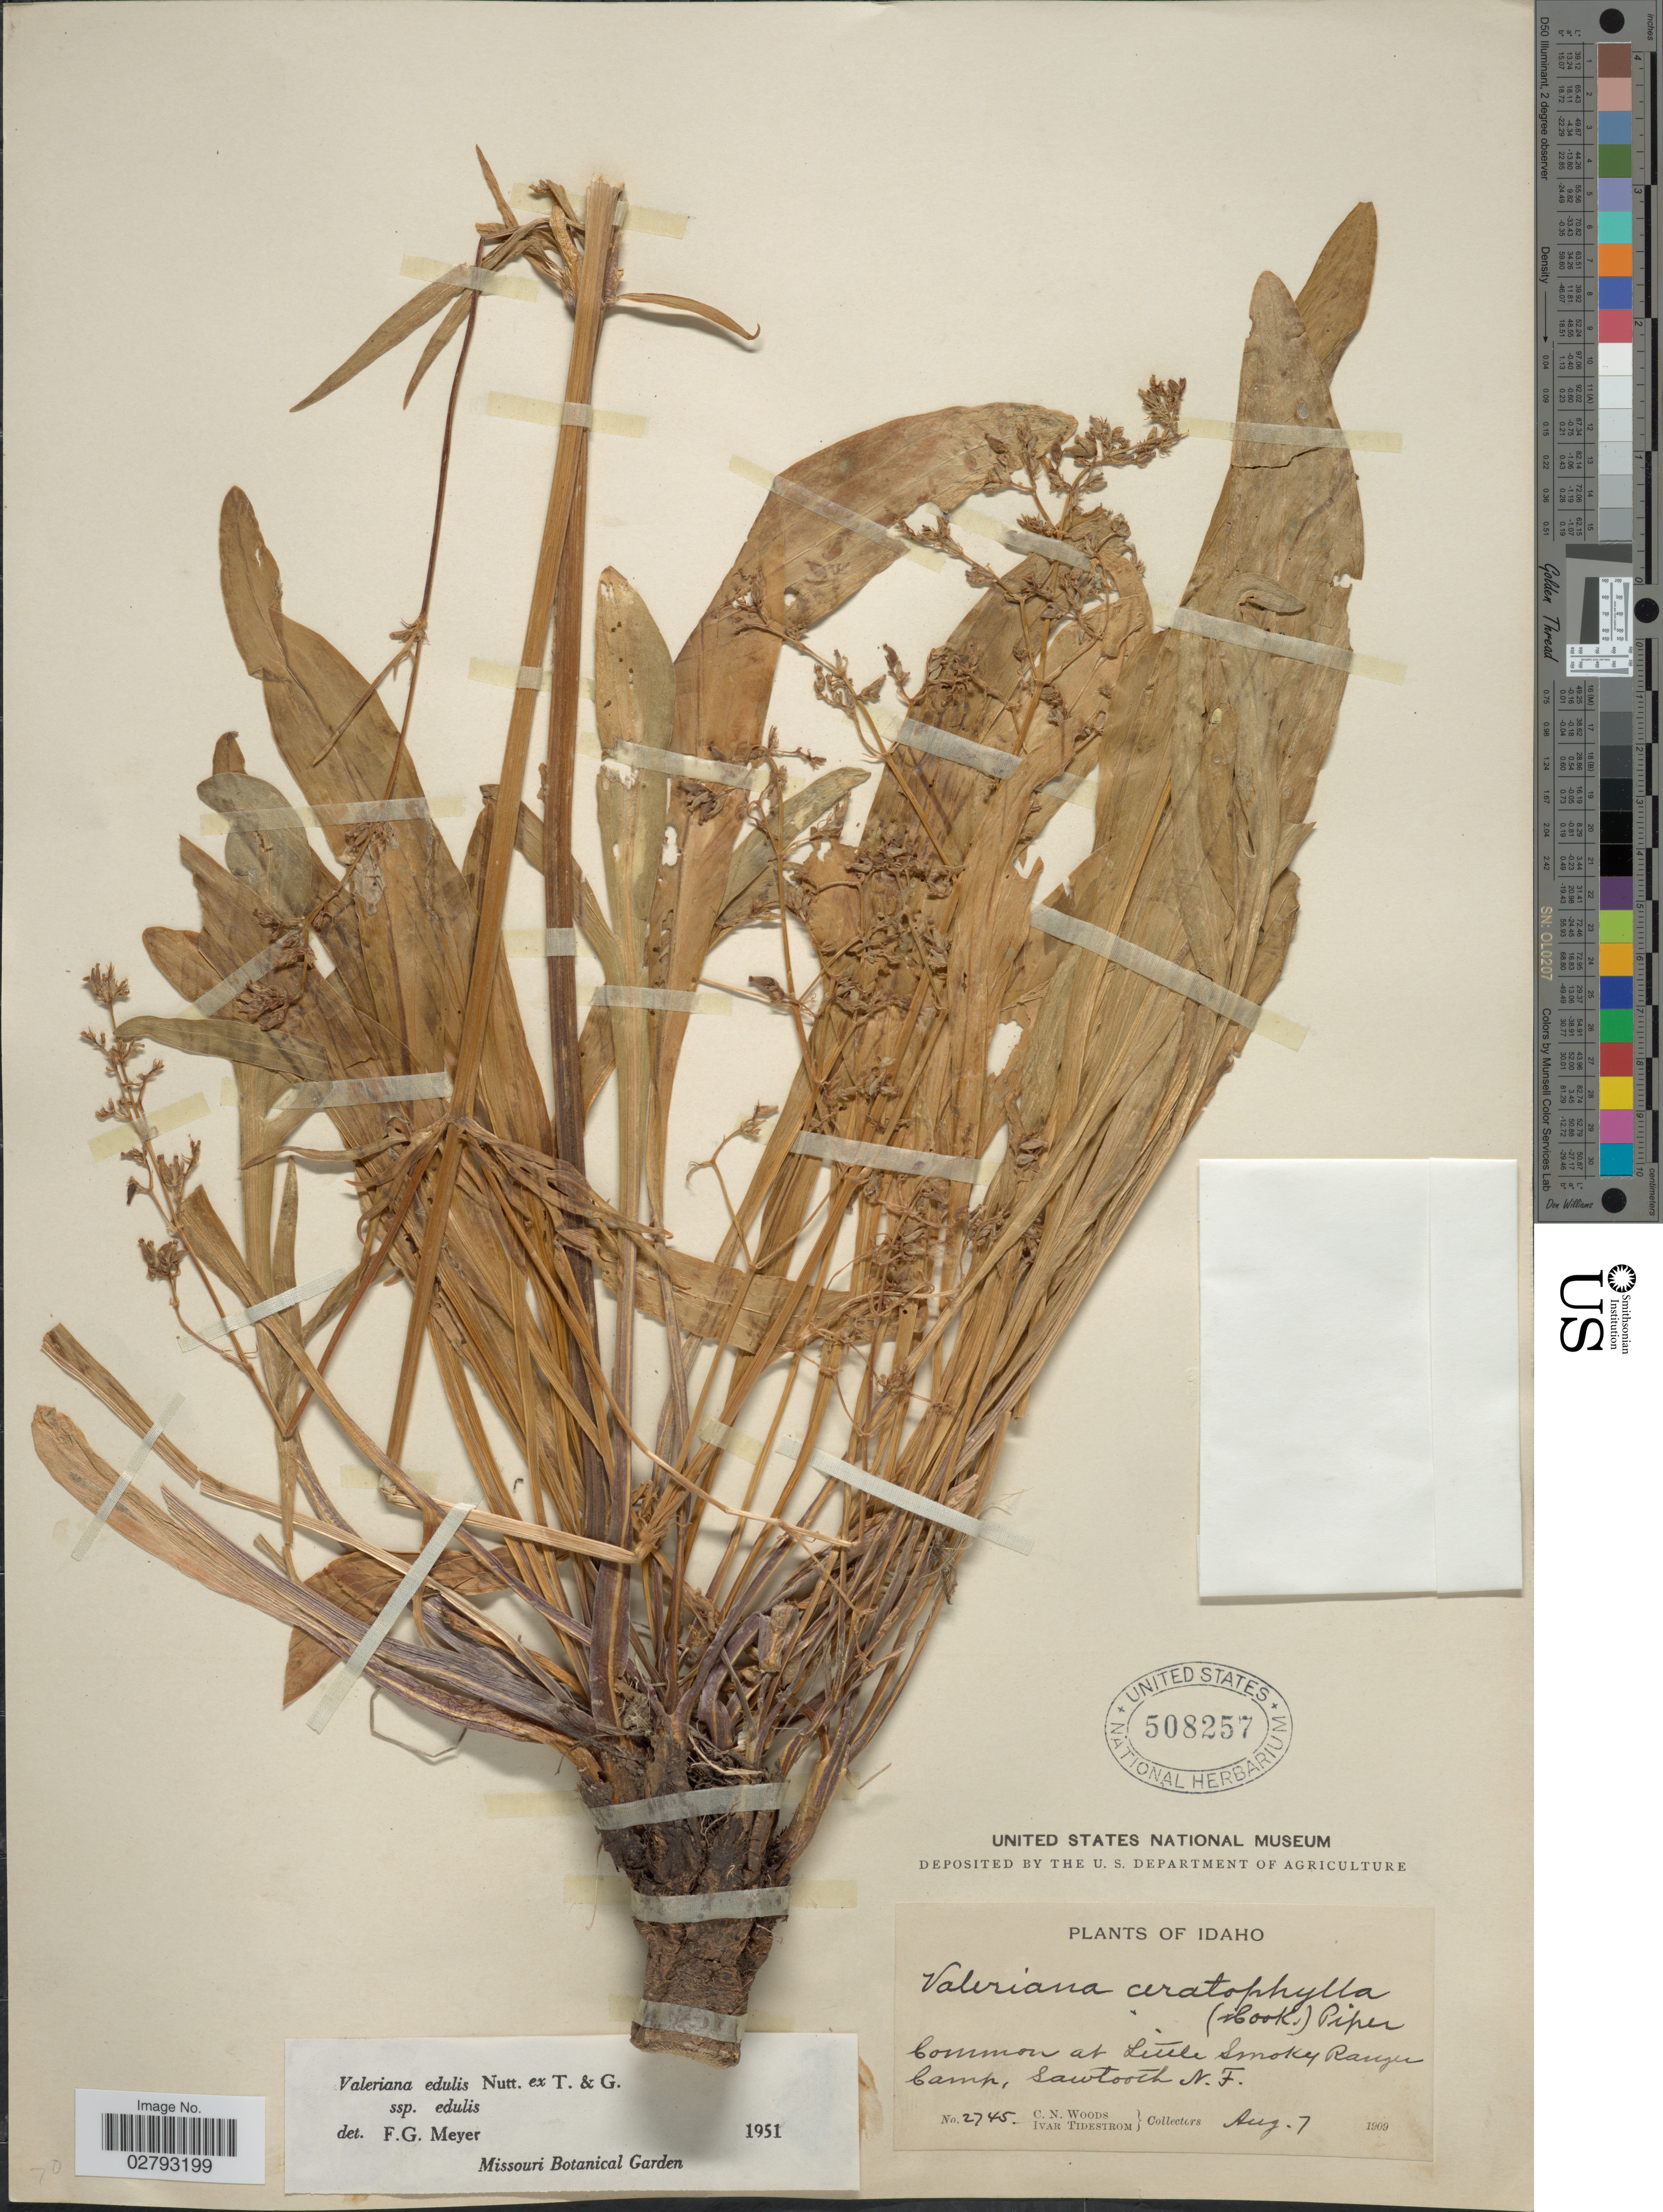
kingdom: Plantae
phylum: Tracheophyta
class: Magnoliopsida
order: Dipsacales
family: Caprifoliaceae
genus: Valeriana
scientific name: Valeriana edulis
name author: Nutt.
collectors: C. Woods & I. F. Tidestrom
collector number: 2745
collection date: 1909-08-07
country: United States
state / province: Idaho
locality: Common at Little Smokey Range Camp, Sawtooth N.F.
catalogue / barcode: US 508257